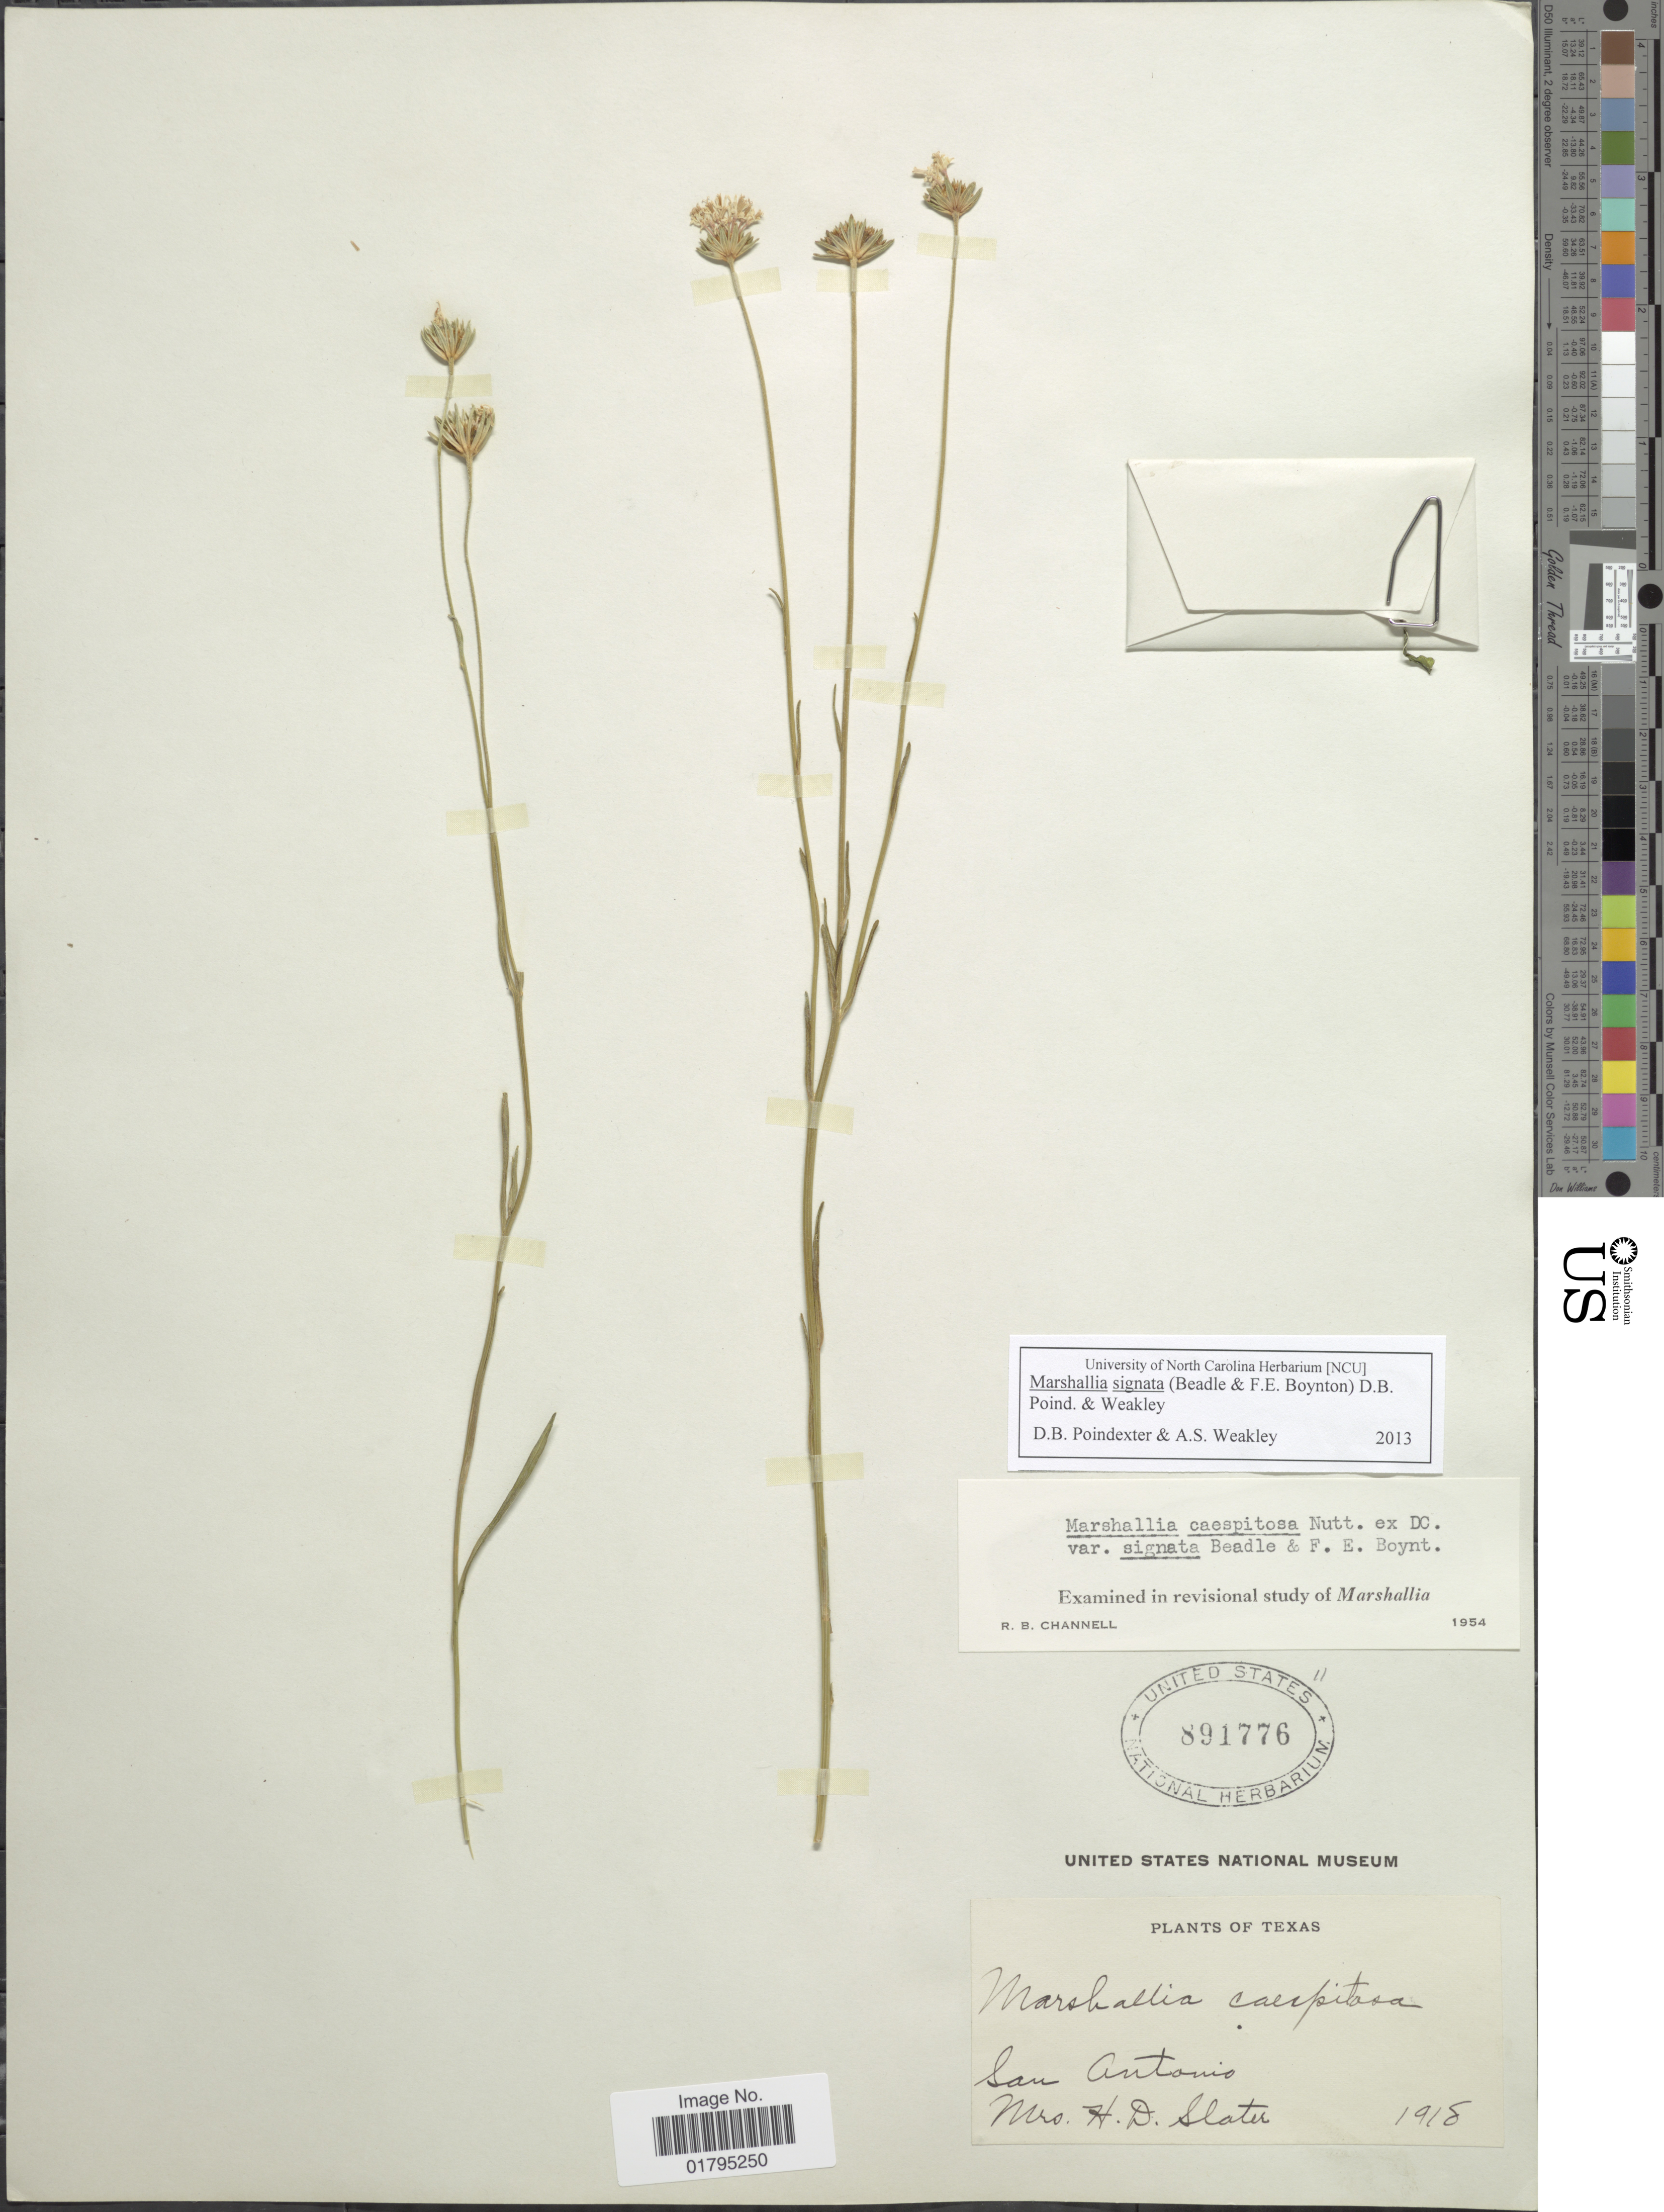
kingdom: Plantae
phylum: Tracheophyta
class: Magnoliopsida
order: Asterales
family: Asteraceae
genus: Marshallia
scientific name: Marshallia caespitosa var. signata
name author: Beadle & F.E. Boynton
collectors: H. Slater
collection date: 1918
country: United States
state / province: Texas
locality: Texas, San Antonio.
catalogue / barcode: US 891776